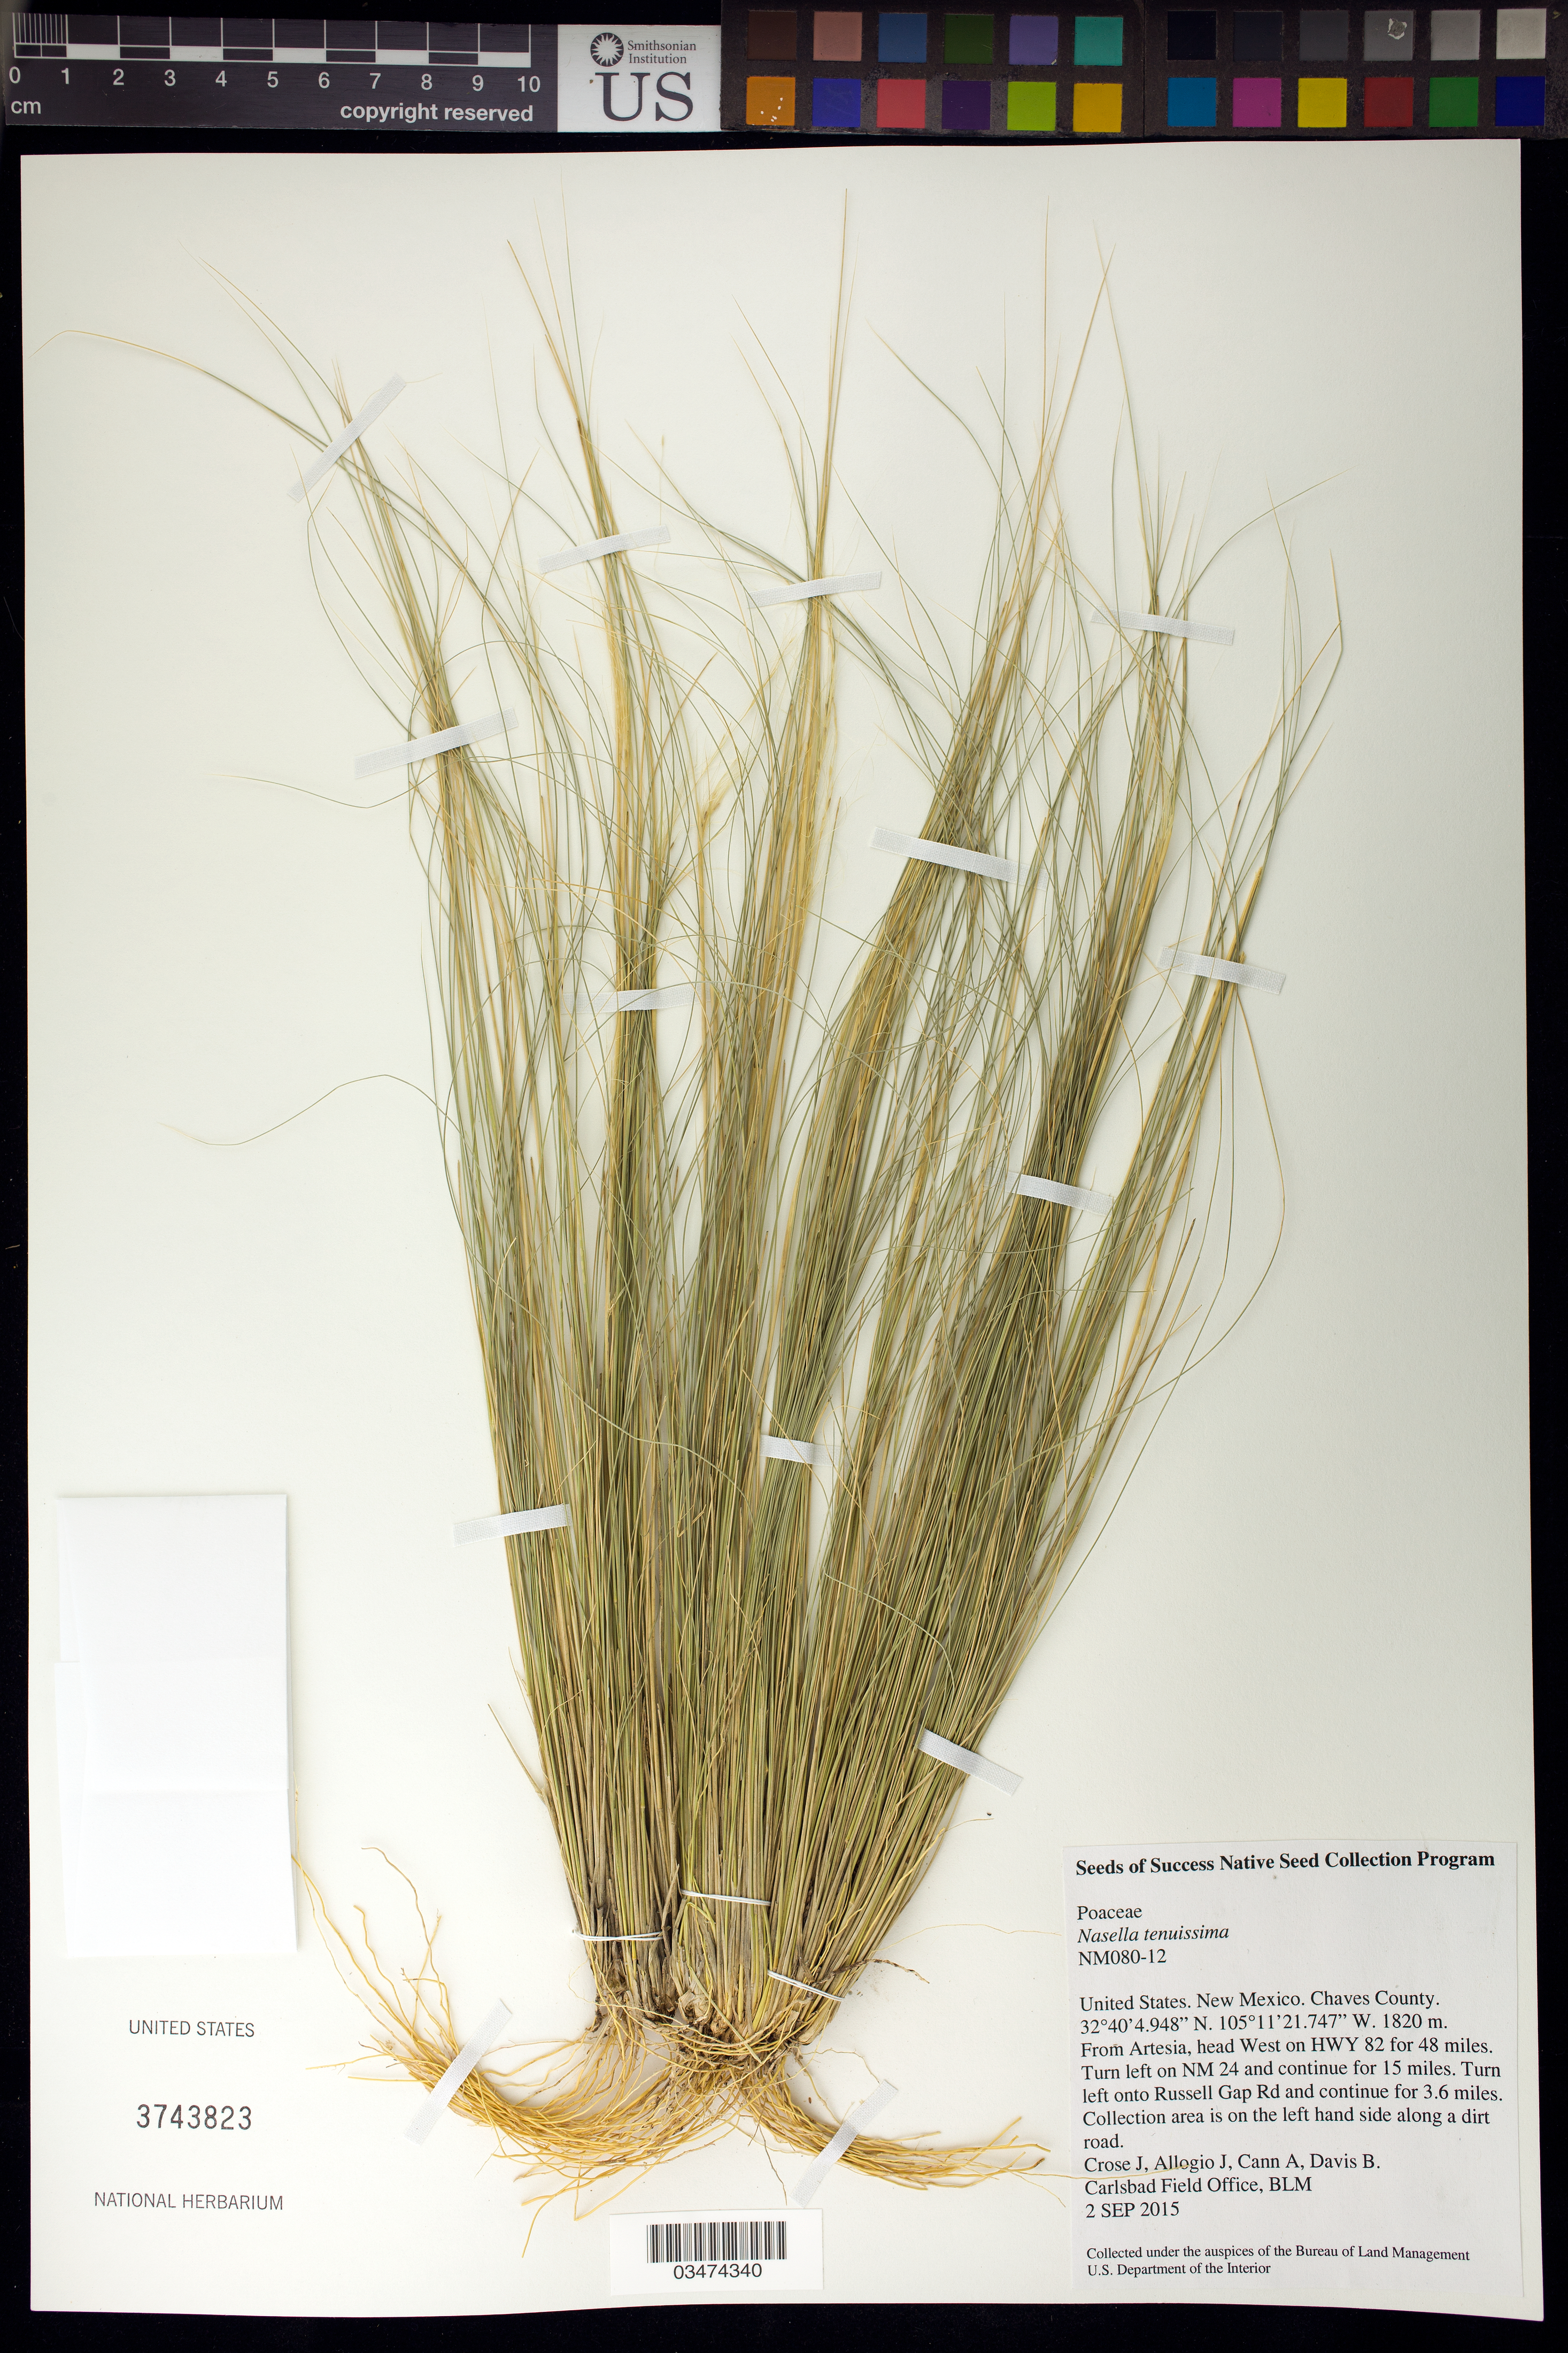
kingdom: Plantae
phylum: Tracheophyta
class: Liliopsida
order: Poales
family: Poaceae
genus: Nassella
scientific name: Nassella tenuissima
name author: (Trin.) Barkworth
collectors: J. Crose, B. Davis, J. Allogio & A. Cann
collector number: NM080-12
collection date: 2015-09-02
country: United States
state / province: New Mexico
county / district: Chaves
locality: From Artesia 48 mi. W on Hwy 82, turn left on NM 24 for 15 mi. and left onto Russell Gap Rd. for 3.6 mi.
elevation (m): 1820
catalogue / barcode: US 3743823